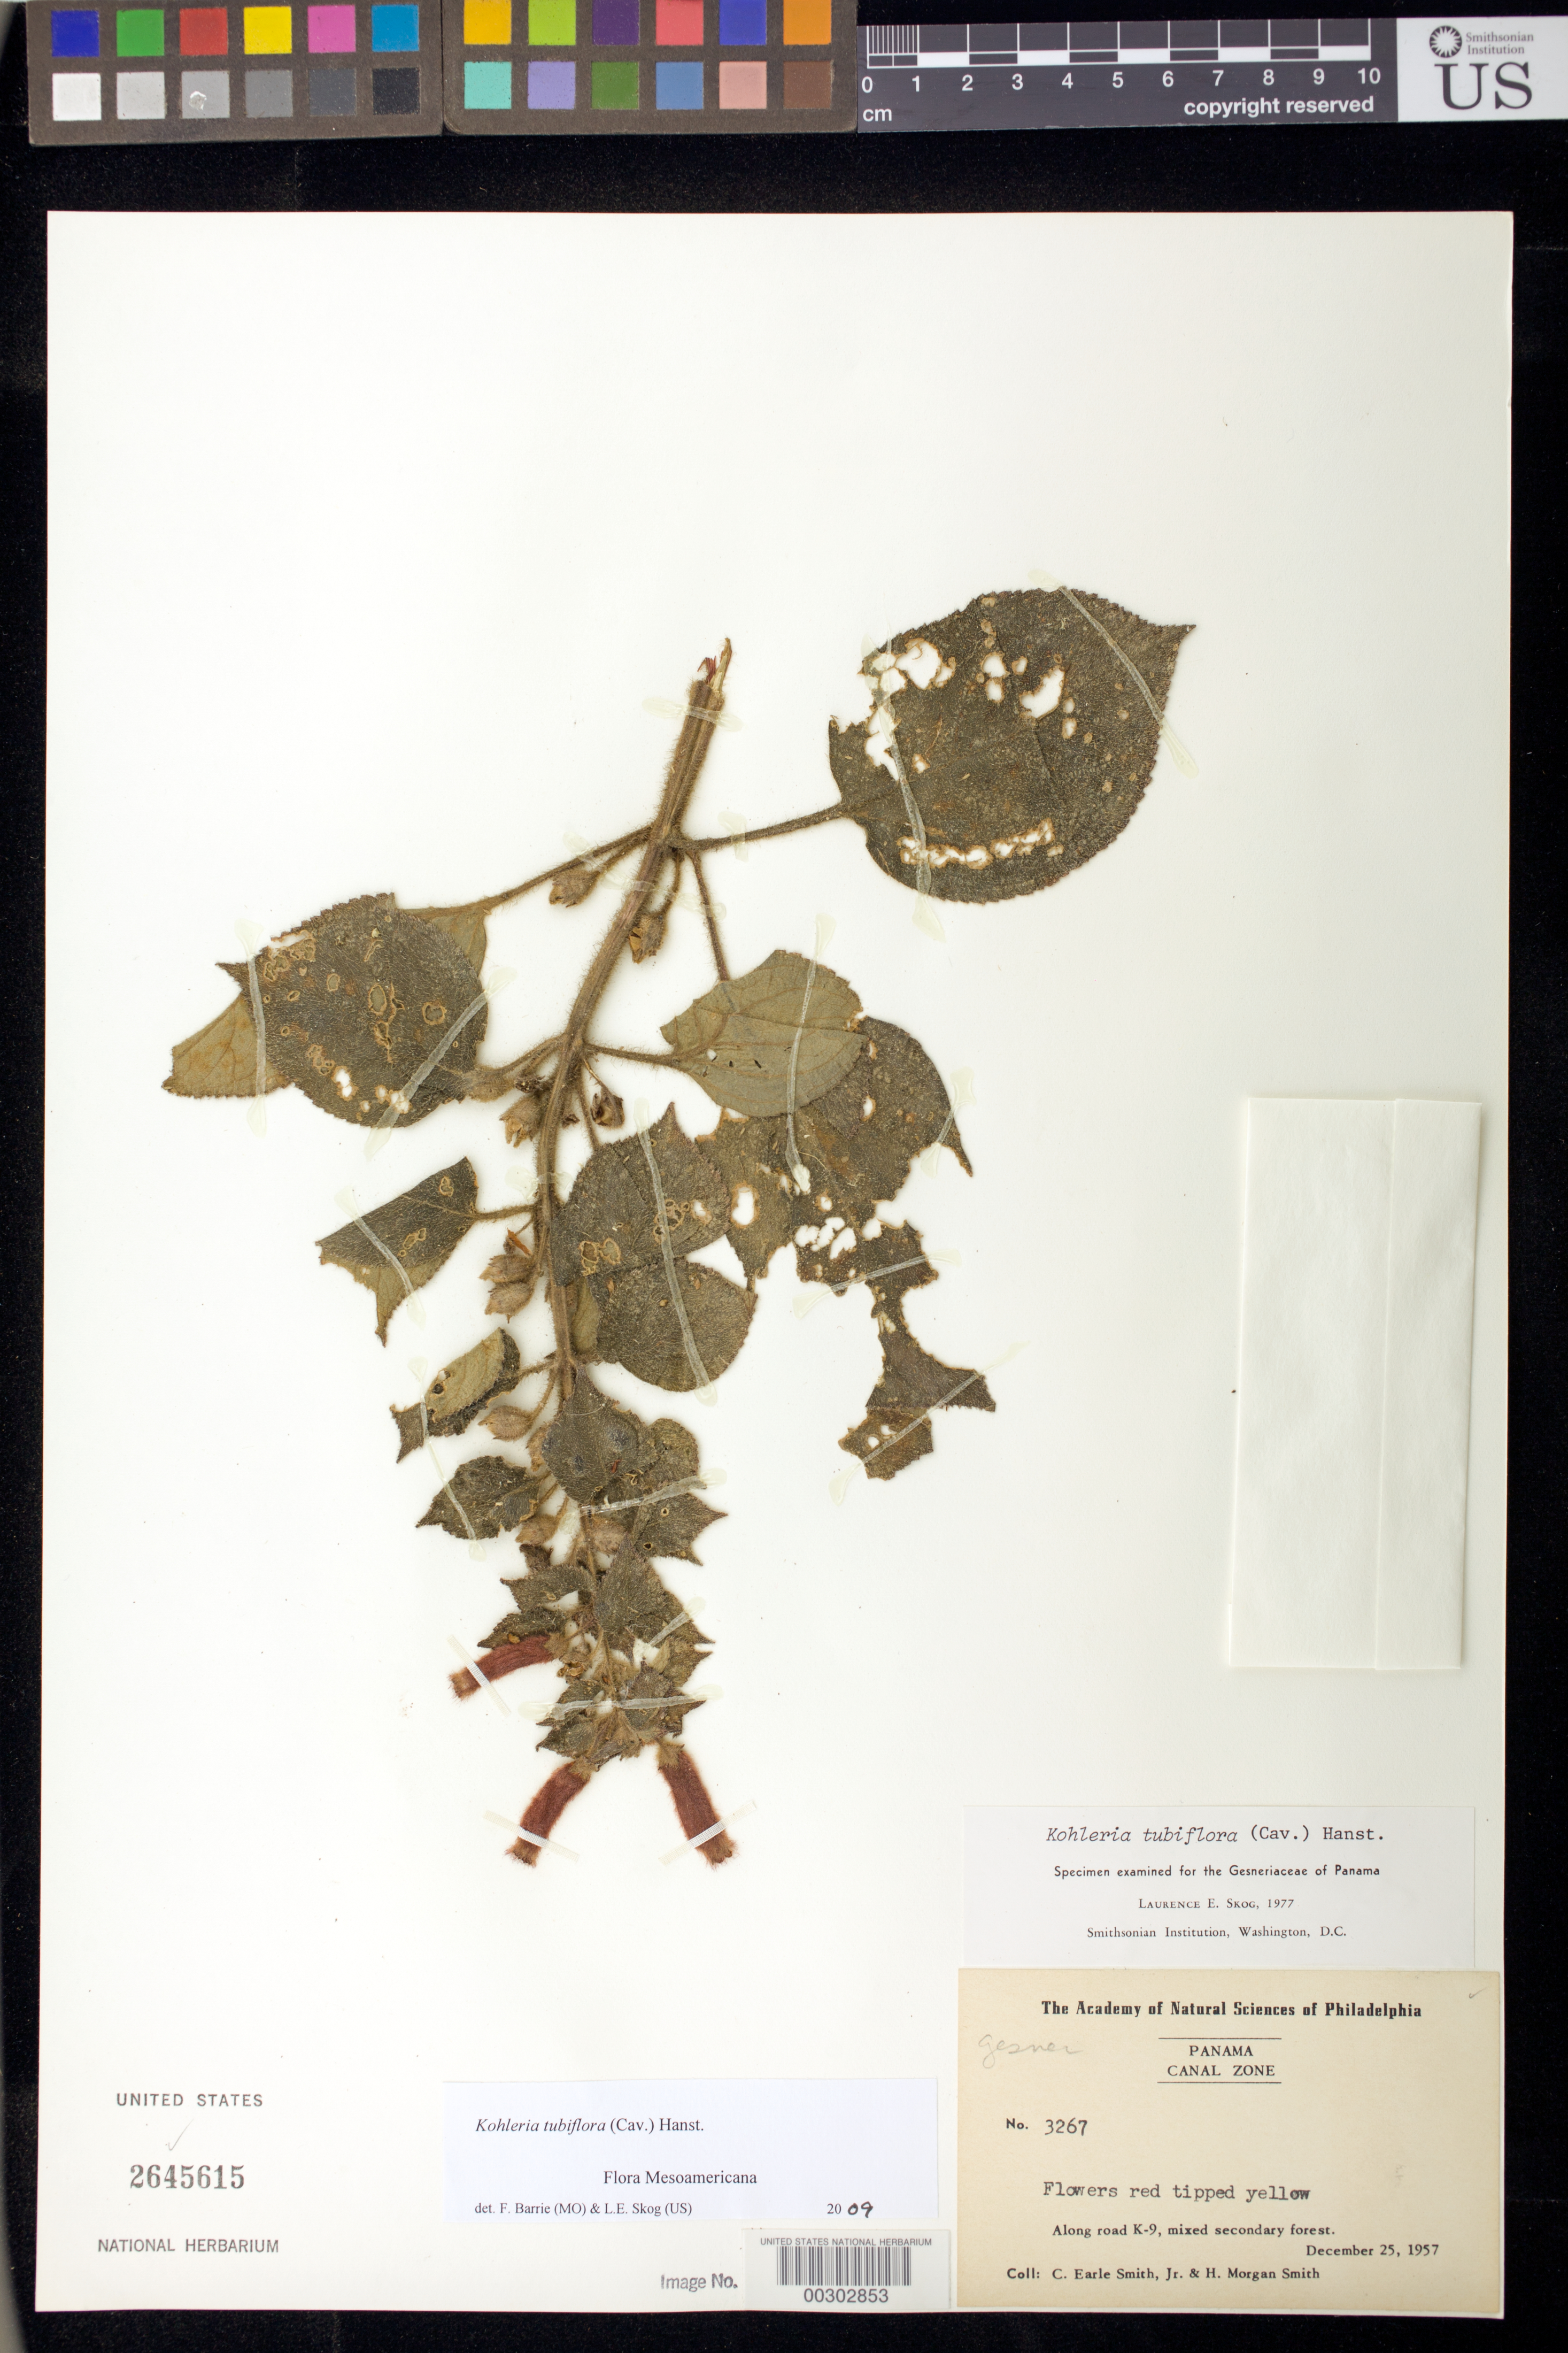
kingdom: Plantae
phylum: Tracheophyta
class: Magnoliopsida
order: Lamiales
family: Gesneriaceae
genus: Kohleria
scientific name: Kohleria tubiflora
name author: (Cav.) Hanst.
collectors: C. E. Smith Jr. & H. M. Smith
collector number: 3267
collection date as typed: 25 Dec 1957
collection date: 1957-12-25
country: Panama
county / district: Canal Zone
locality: Along road K-9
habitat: Mixed secondary forest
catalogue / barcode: US 2645615